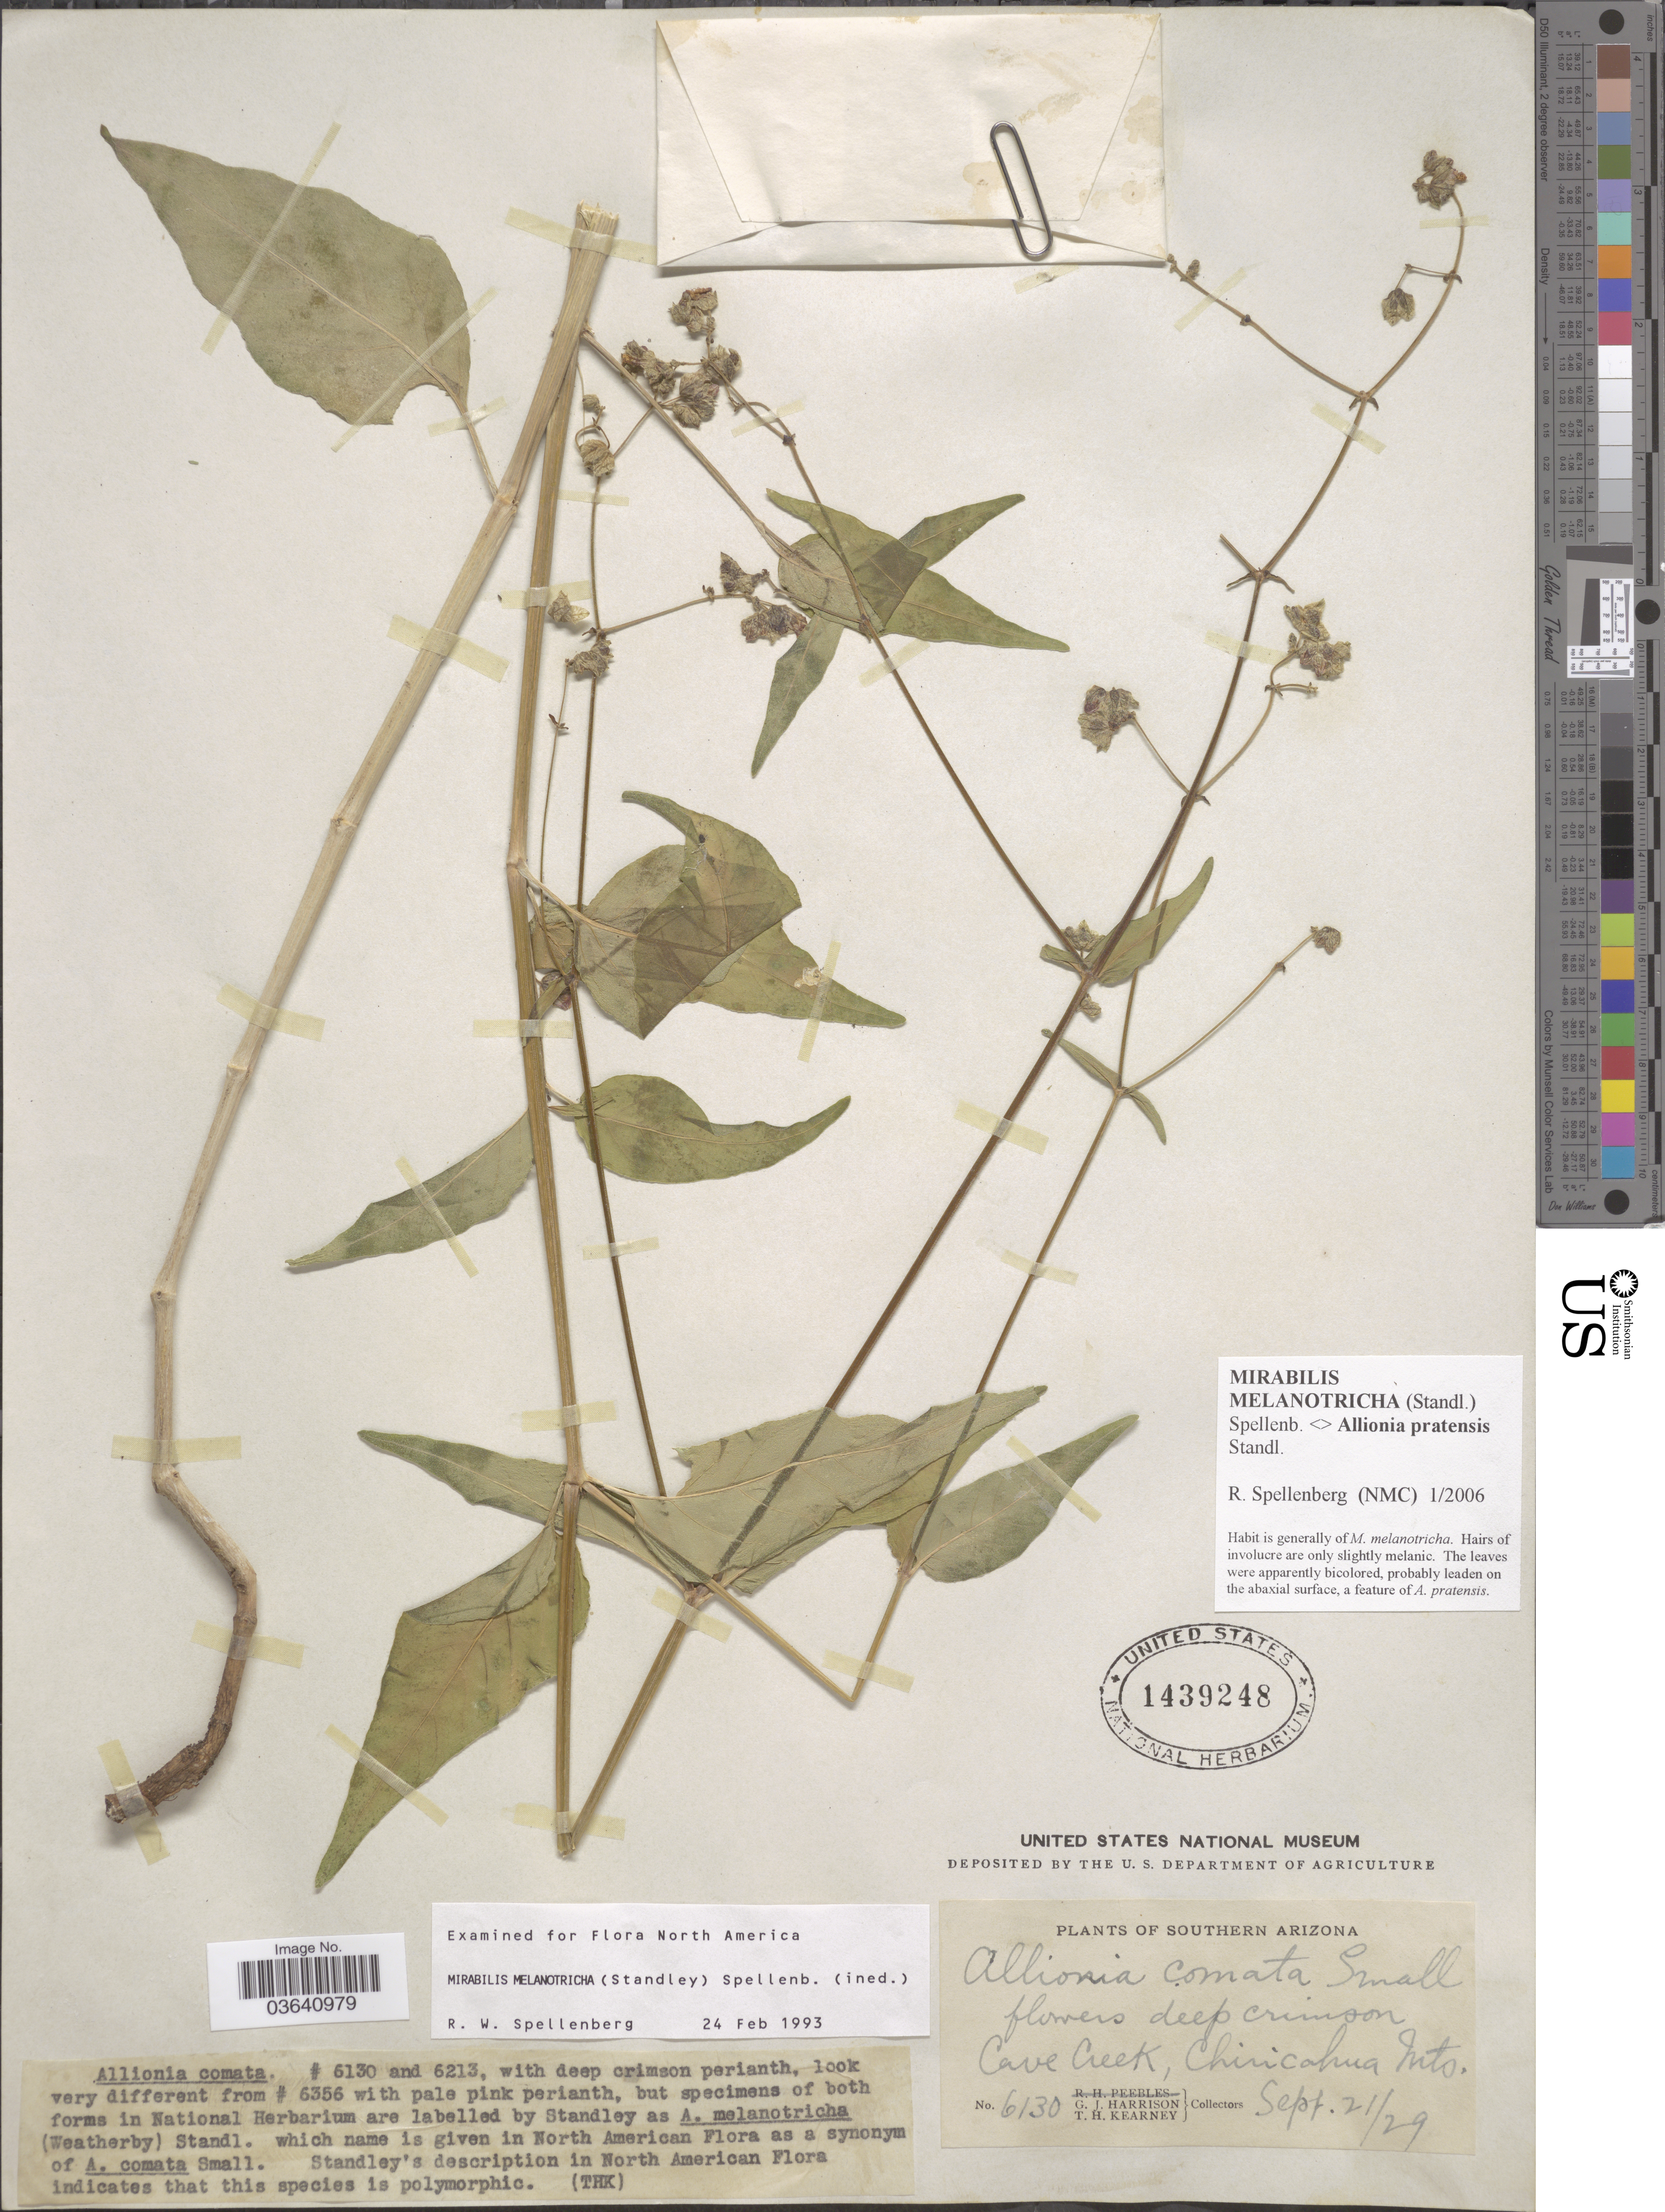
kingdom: Plantae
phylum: Tracheophyta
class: Magnoliopsida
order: Caryophyllales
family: Nyctaginaceae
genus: Mirabilis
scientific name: Mirabilis melanotricha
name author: (Standl.) Spellenb.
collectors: G. J. Harrison & T. H. Kearney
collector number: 6130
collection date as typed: Transcribed d/m/y: 2/9/29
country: United States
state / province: Arizona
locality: Southern Arizona. Cave Creek, Chiricahua Mts.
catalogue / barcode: US 1439248